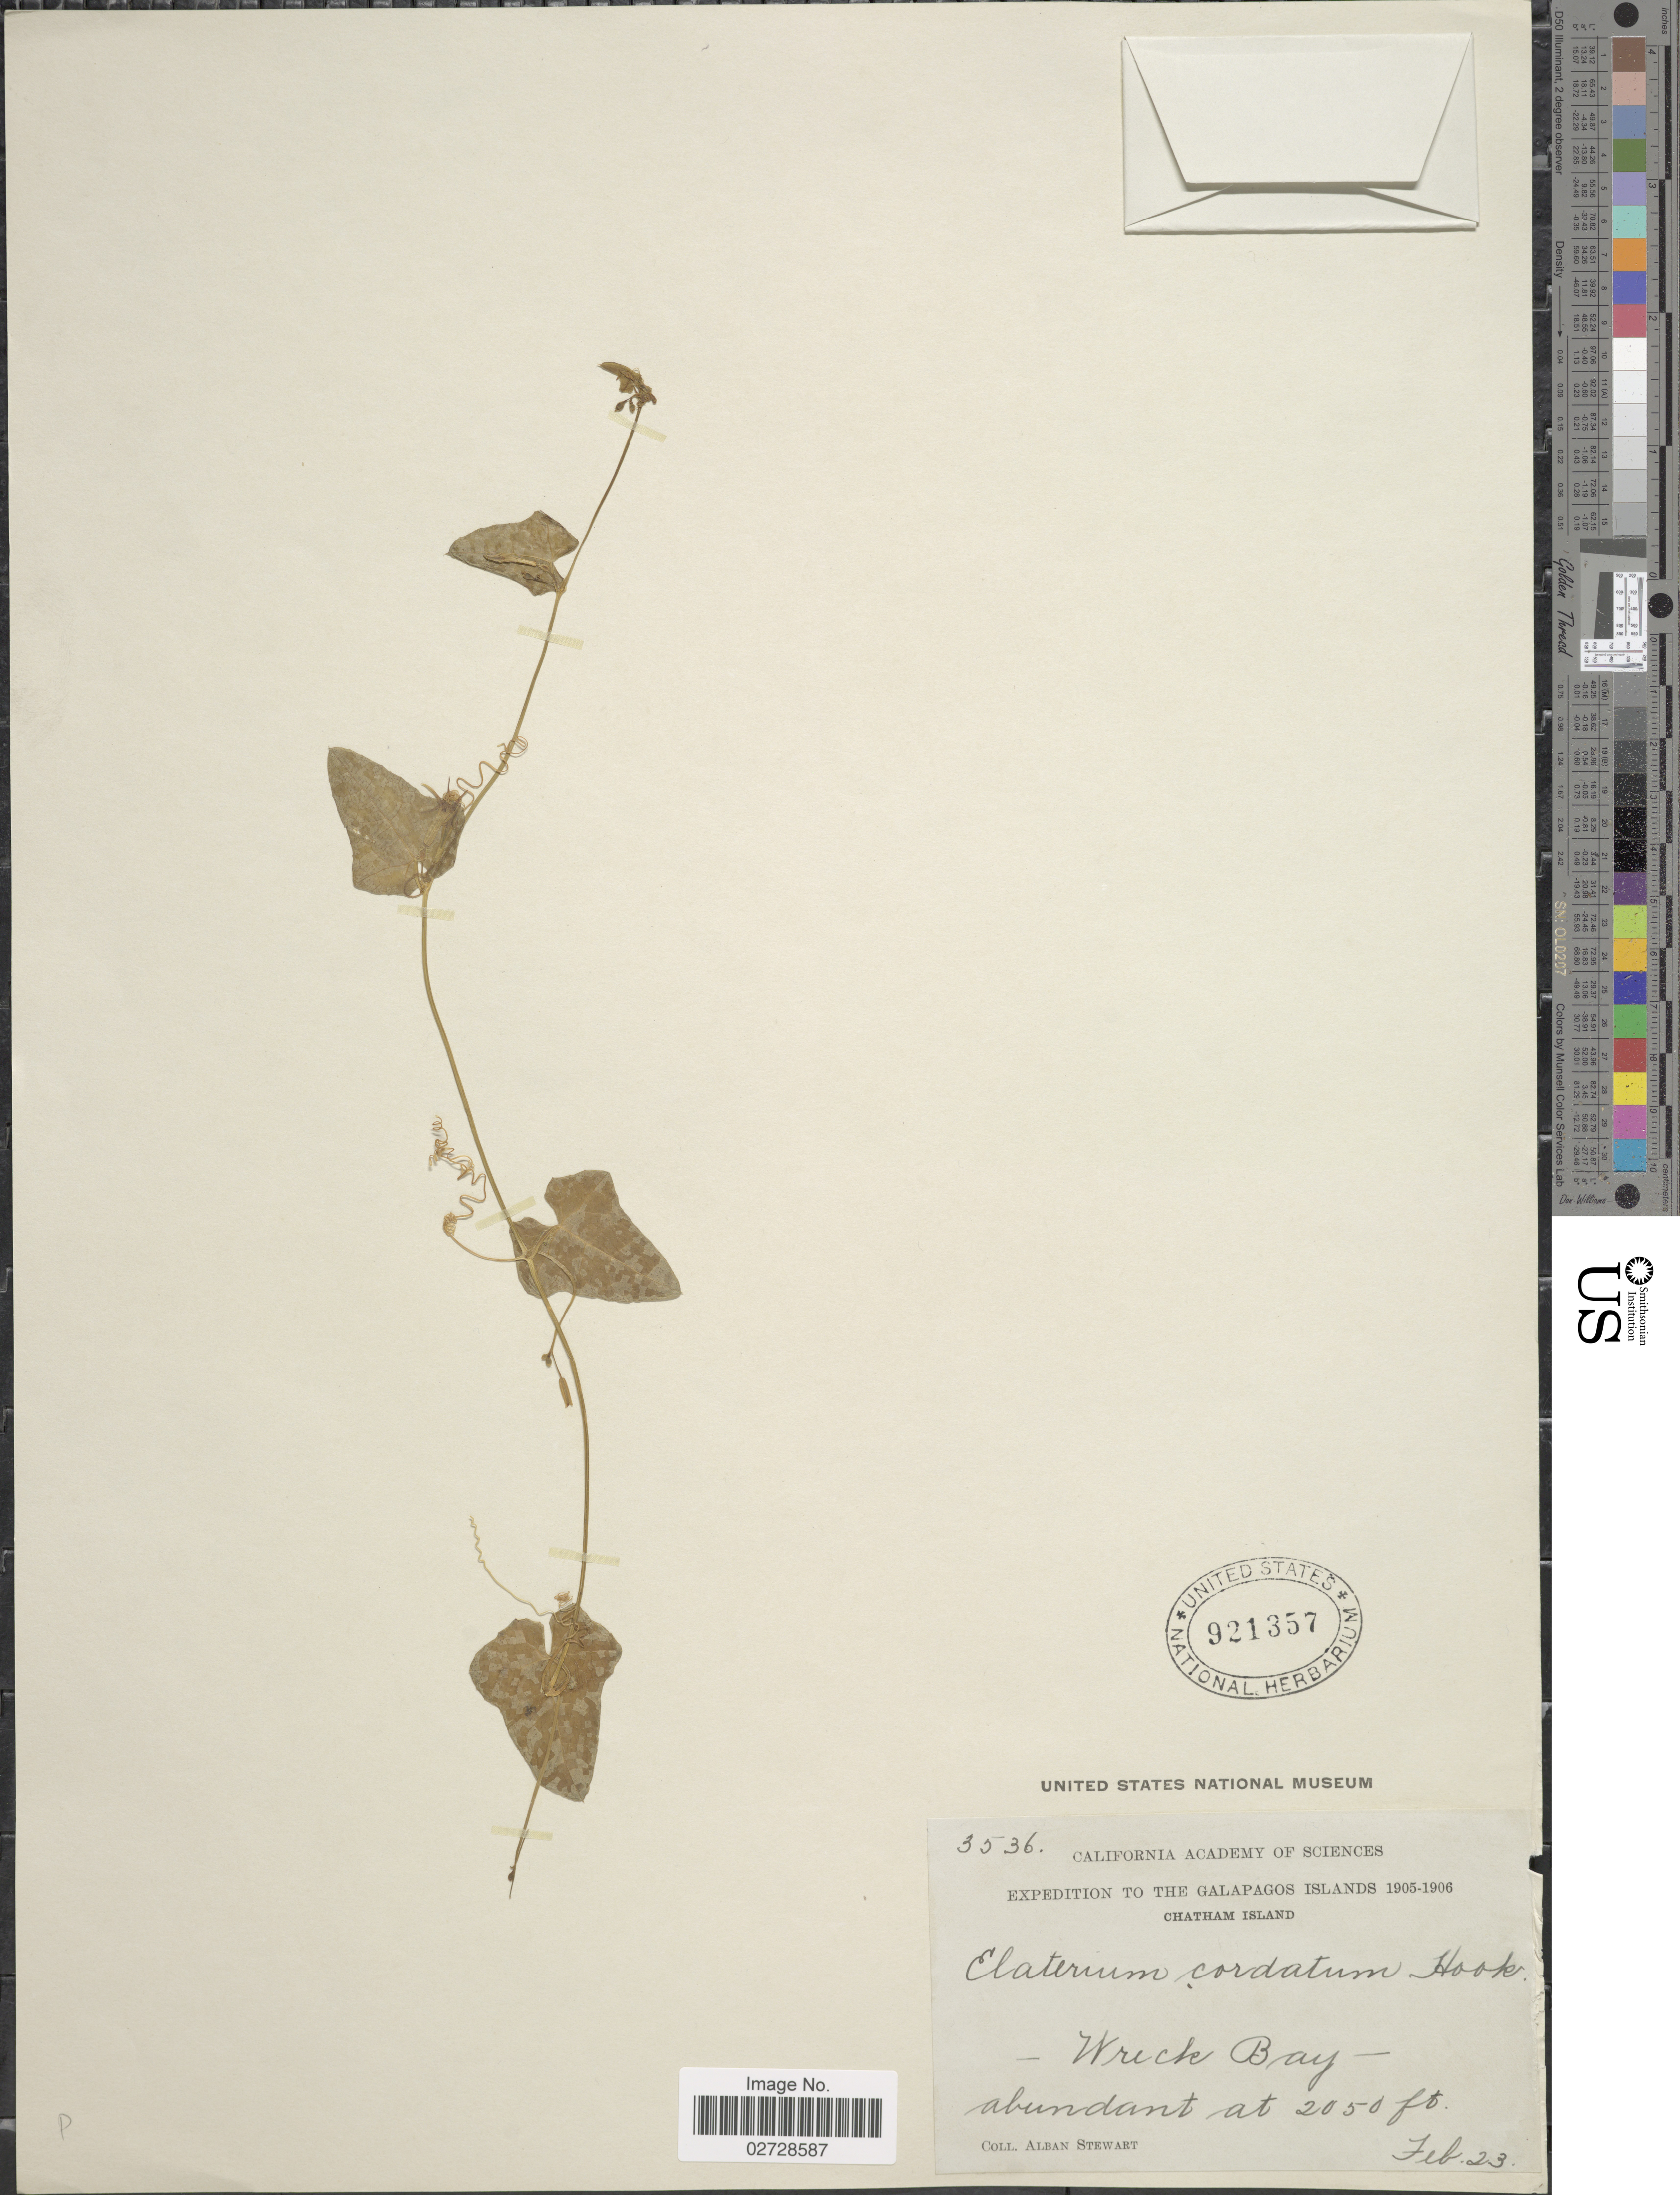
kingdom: Plantae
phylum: Tracheophyta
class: Magnoliopsida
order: Cucurbitales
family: Cucurbitaceae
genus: Cyclanthera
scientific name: Cyclanthera carthagenensis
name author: (Jacq.) H. Schaef. & S.S. Renner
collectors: A. Stewart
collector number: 3536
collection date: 1905-02-23/1906-02-23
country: Ecuador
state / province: Colón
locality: The Galapagos Islands, Chatham Island, Wreck Bay.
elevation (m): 625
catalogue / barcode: US 921357